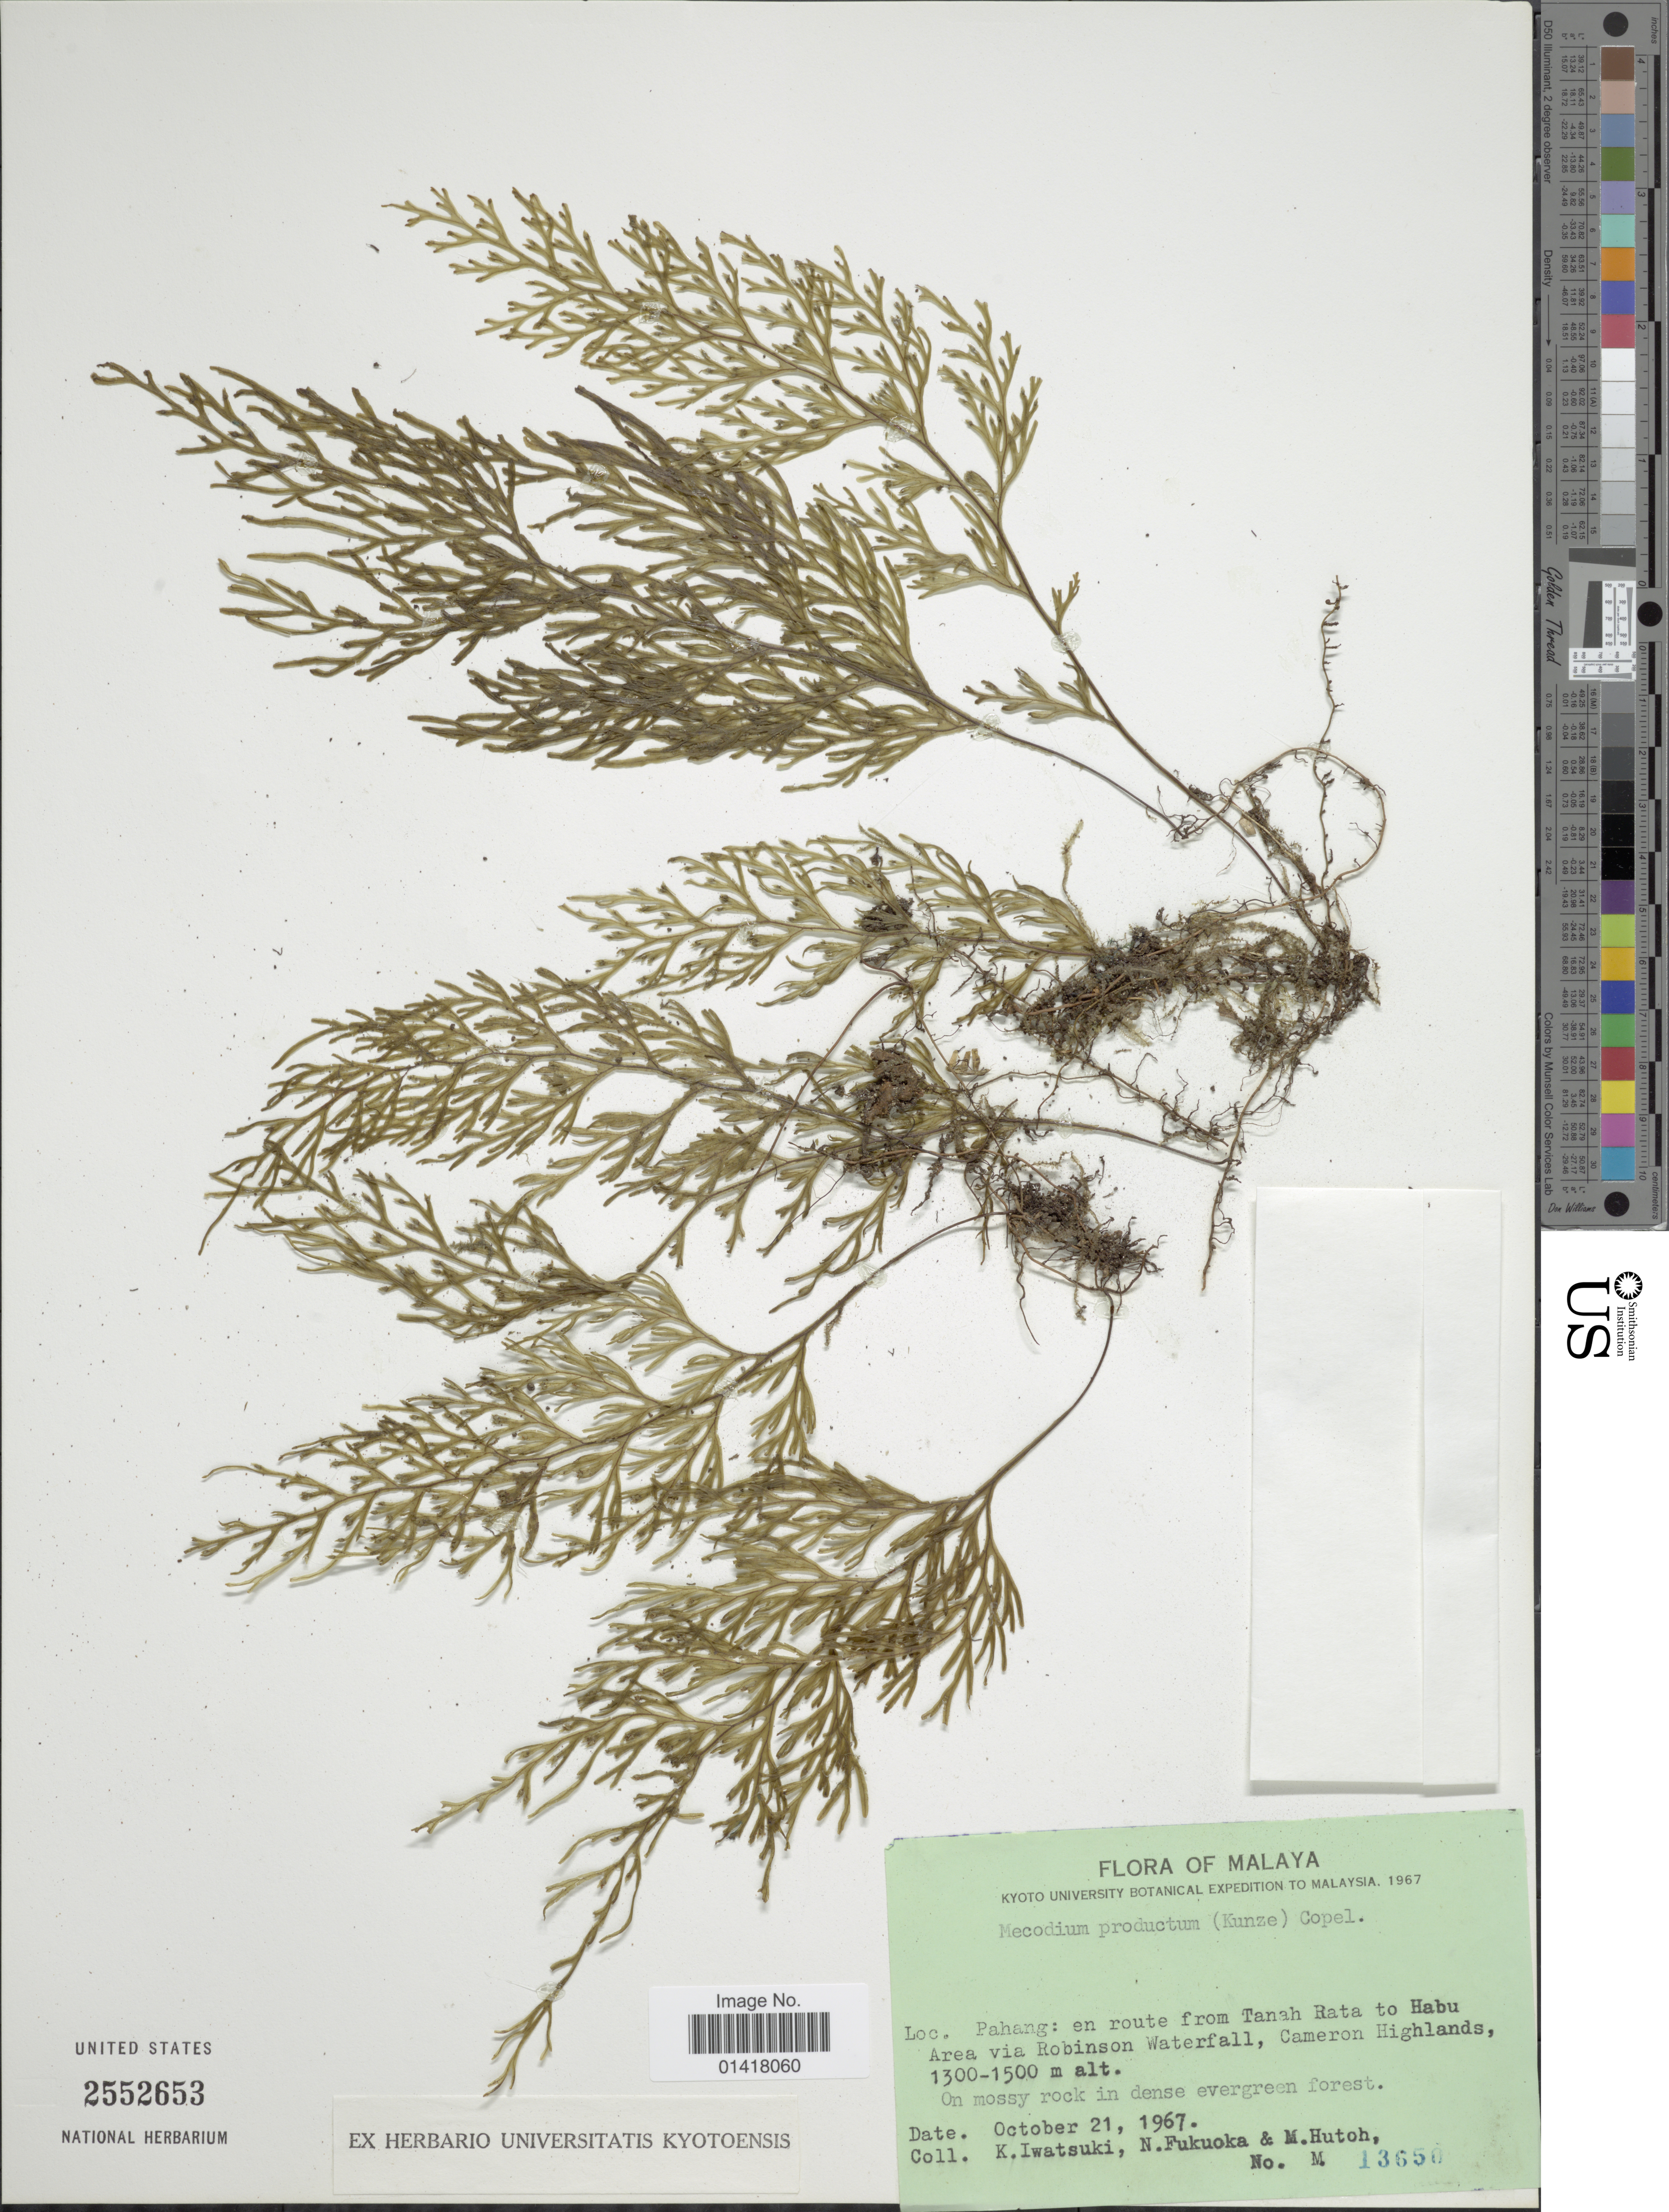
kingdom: Plantae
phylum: Tracheophyta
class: Polypodiopsida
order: Hymenophyllales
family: Hymenophyllaceae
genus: Hymenophyllum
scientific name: Hymenophyllum productum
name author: Kunze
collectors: K. Iwatsuki, N. Fukuoka & M. Hutoh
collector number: M 13650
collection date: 1967-10-21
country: Malaysia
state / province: Pahang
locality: Malaya, en route from Tanah Rata to Habu Arear via Robinson Waterfall, Cameron Highlands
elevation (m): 1300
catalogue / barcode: US 2552653